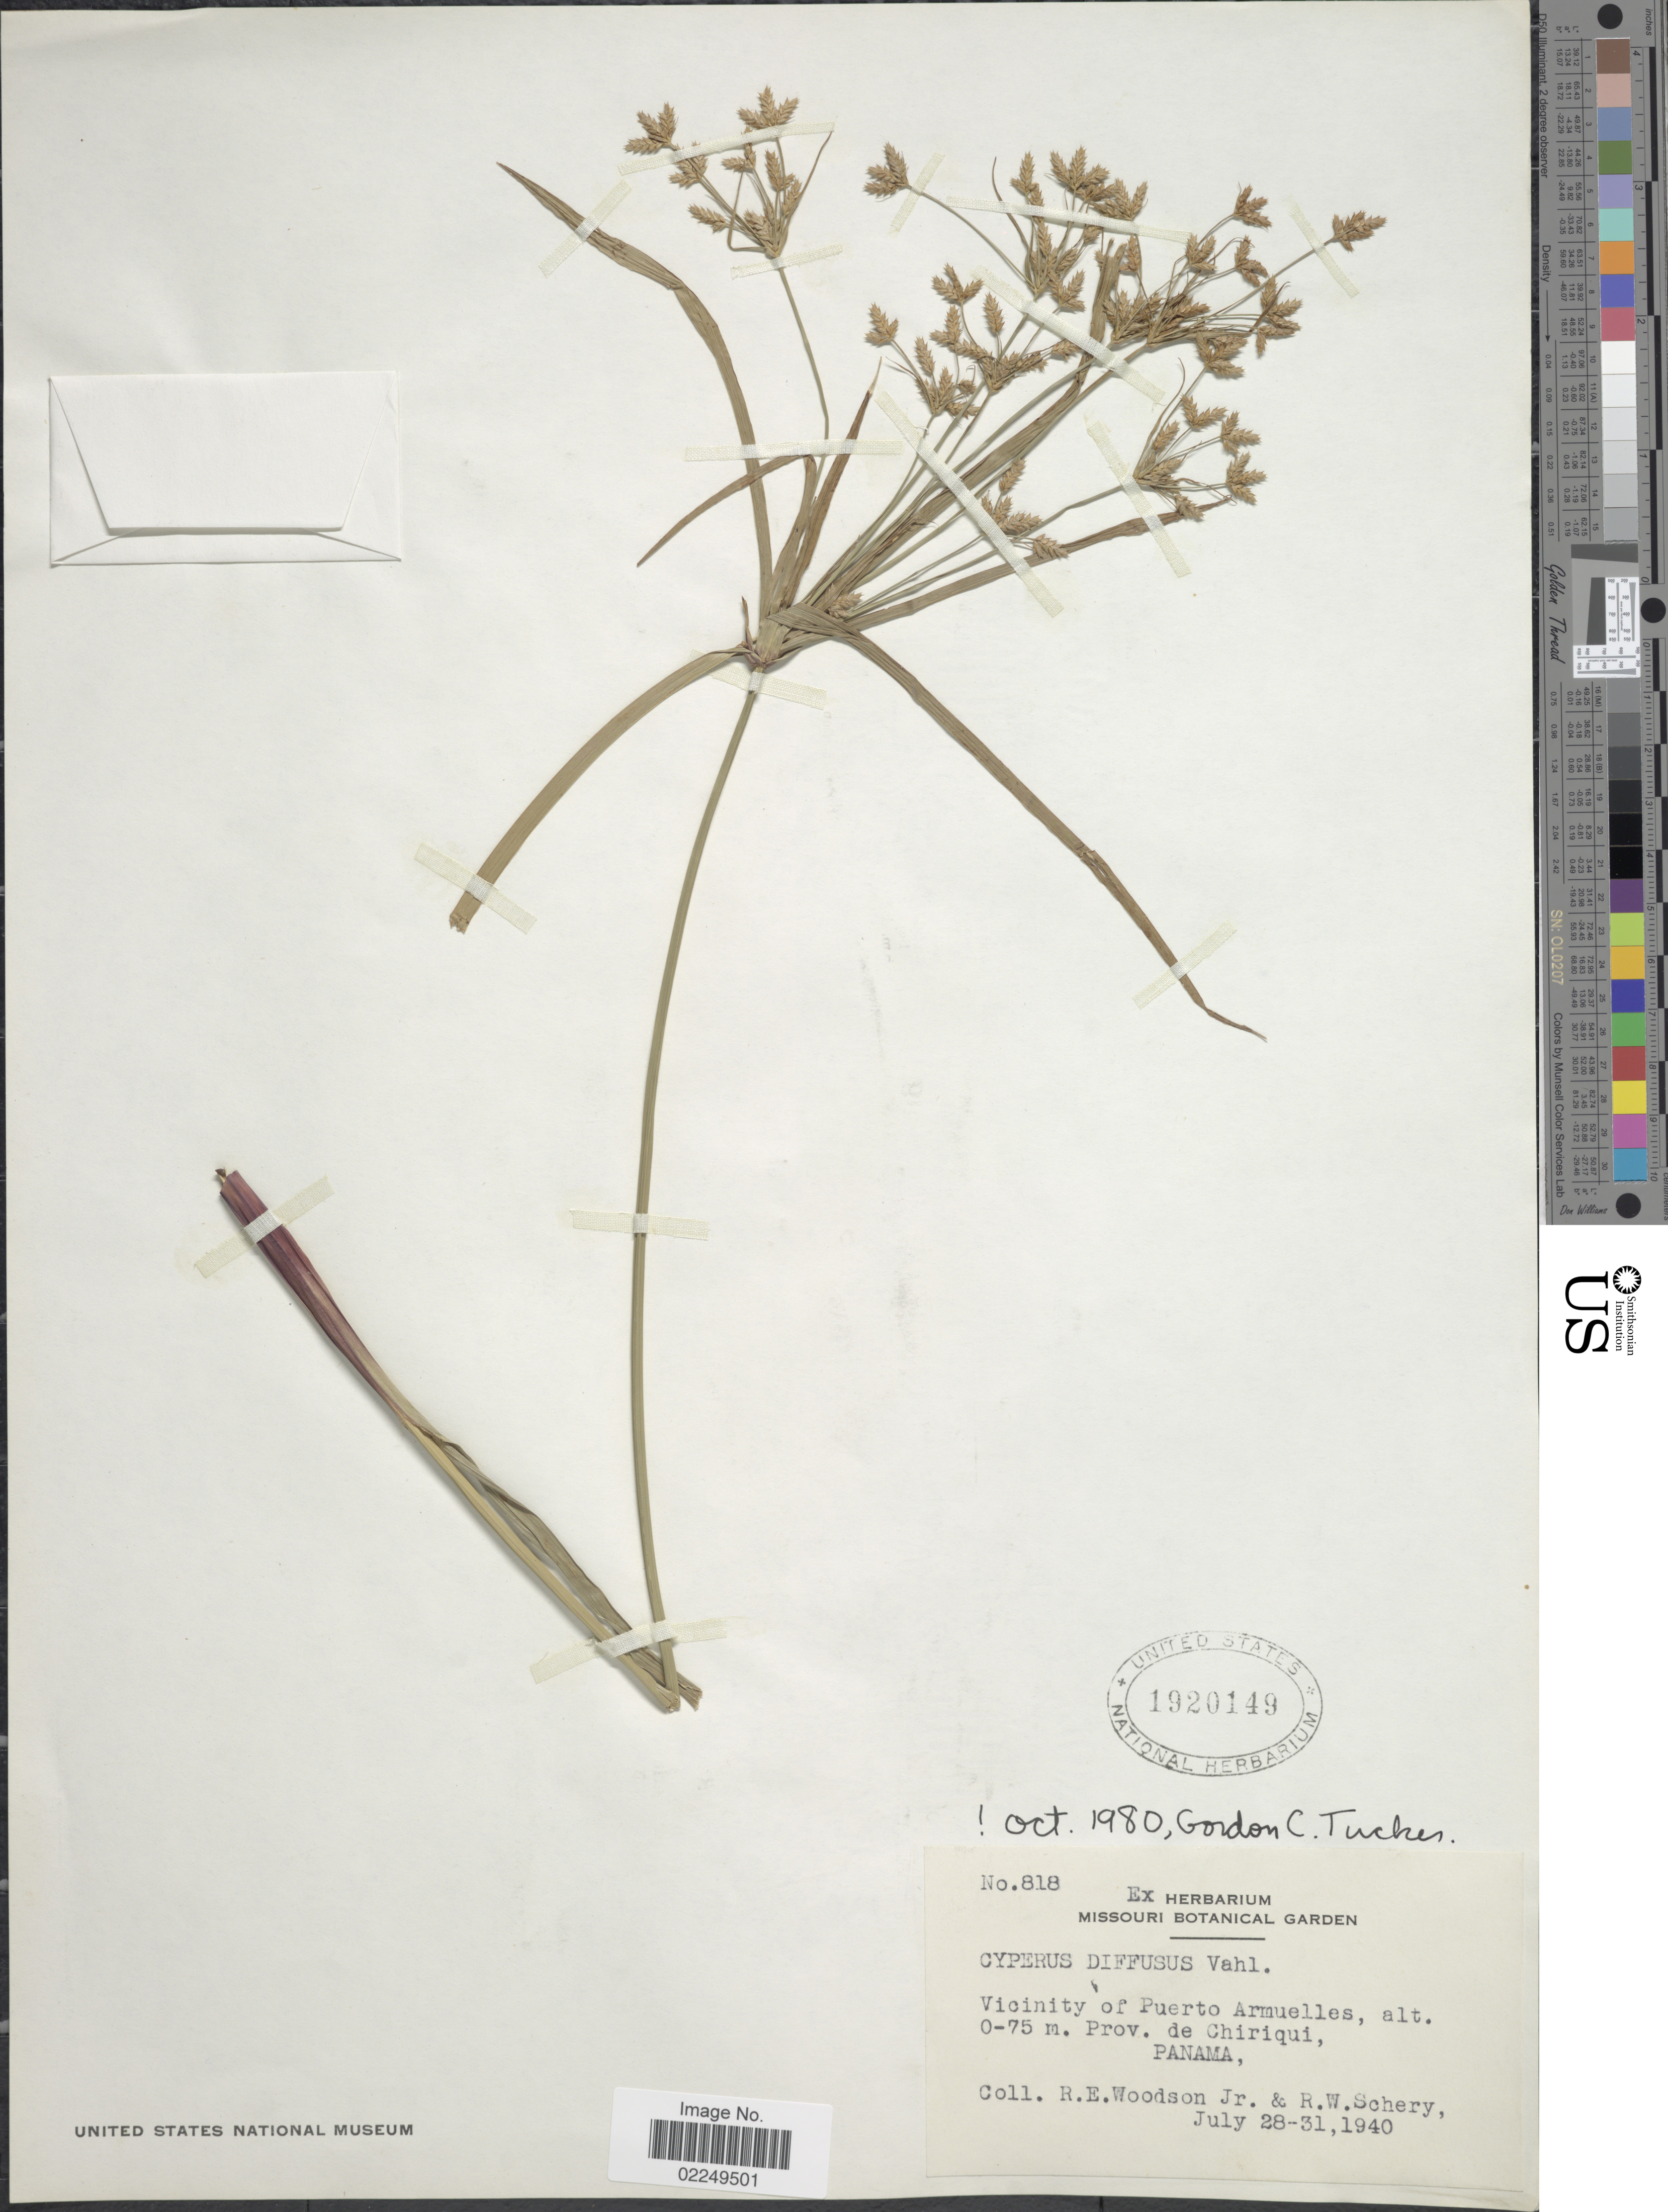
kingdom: Plantae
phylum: Tracheophyta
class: Liliopsida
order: Poales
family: Cyperaceae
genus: Cyperus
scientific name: Cyperus laxus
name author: Lam.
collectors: R. E. Woodson & R. W. Schery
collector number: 818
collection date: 1940-07-28/1940-07-31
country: Panama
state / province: Chiriqui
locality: Vicinity of Puerto Armuelles, Prov. de Chiriqui, Panama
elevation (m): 0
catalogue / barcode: US 1920149